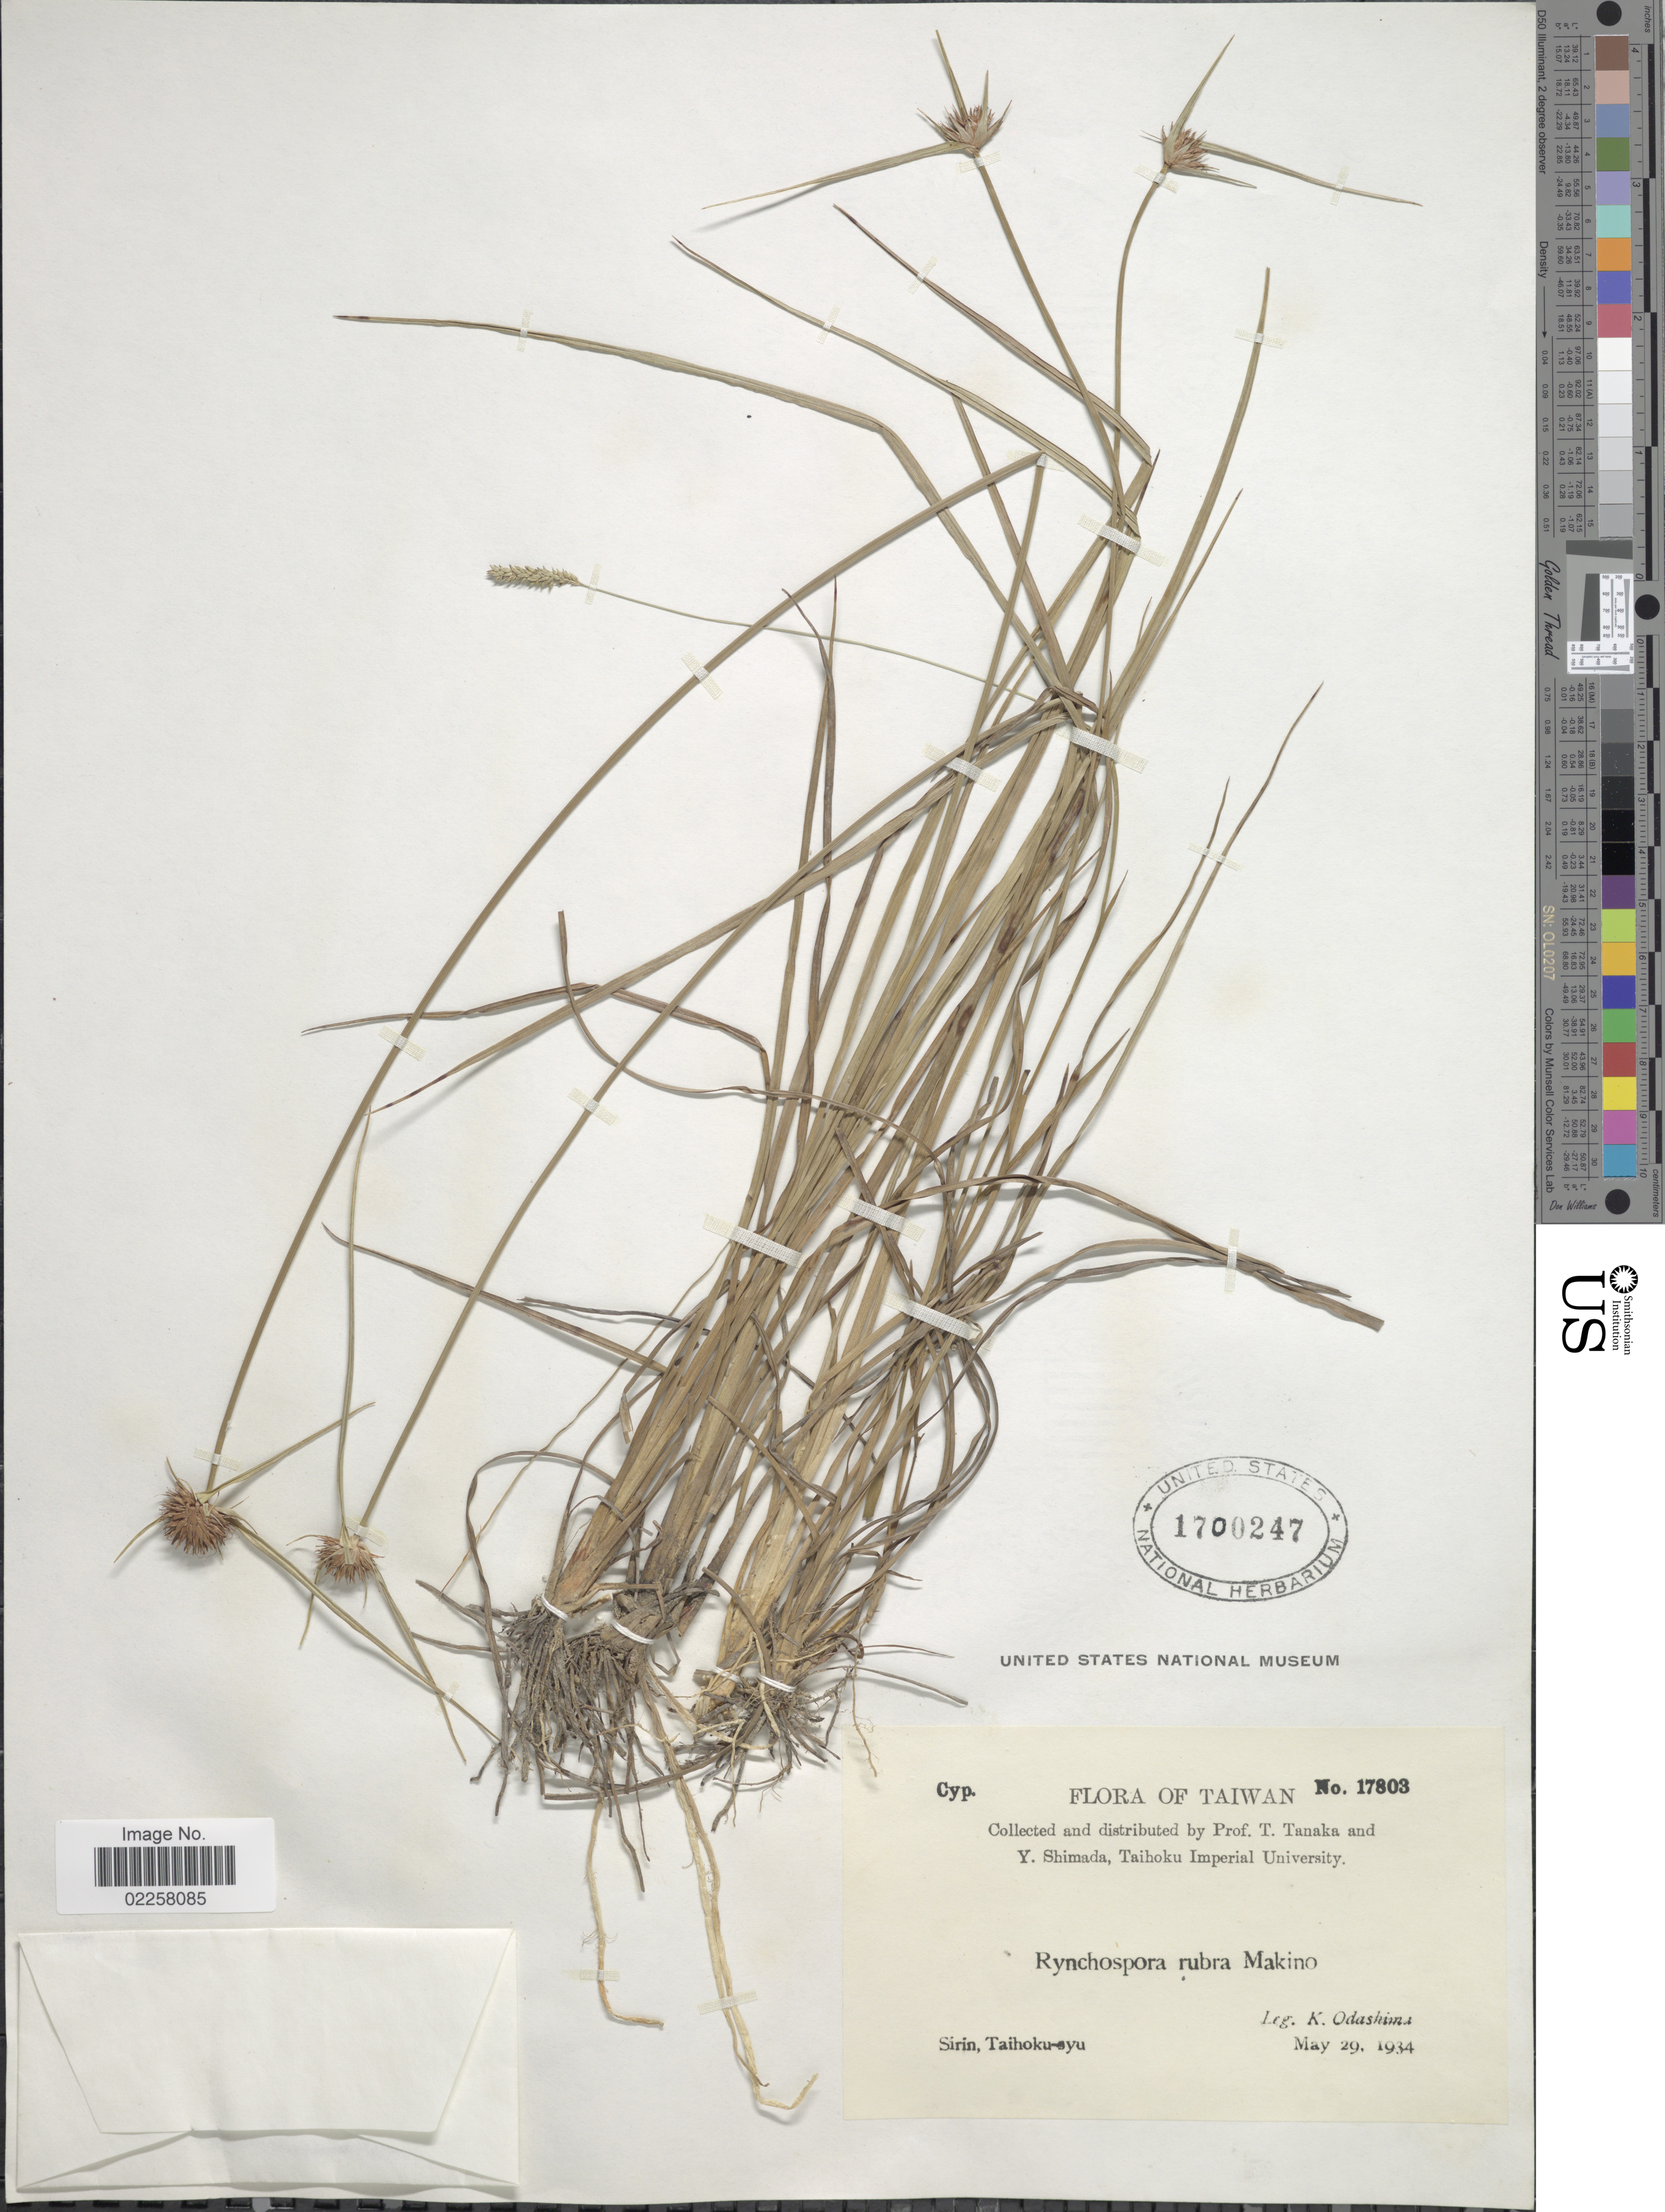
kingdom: Plantae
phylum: Tracheophyta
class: Liliopsida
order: Poales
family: Cyperaceae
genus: Rhynchospora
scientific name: Rhynchospora rubra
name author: (Lour.) Makino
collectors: K. Odashima, T. Tanaka & Y. Shimada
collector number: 17803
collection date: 1934-05-29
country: Taiwan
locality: Sirin, Taihoku-syu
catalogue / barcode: US 1700247